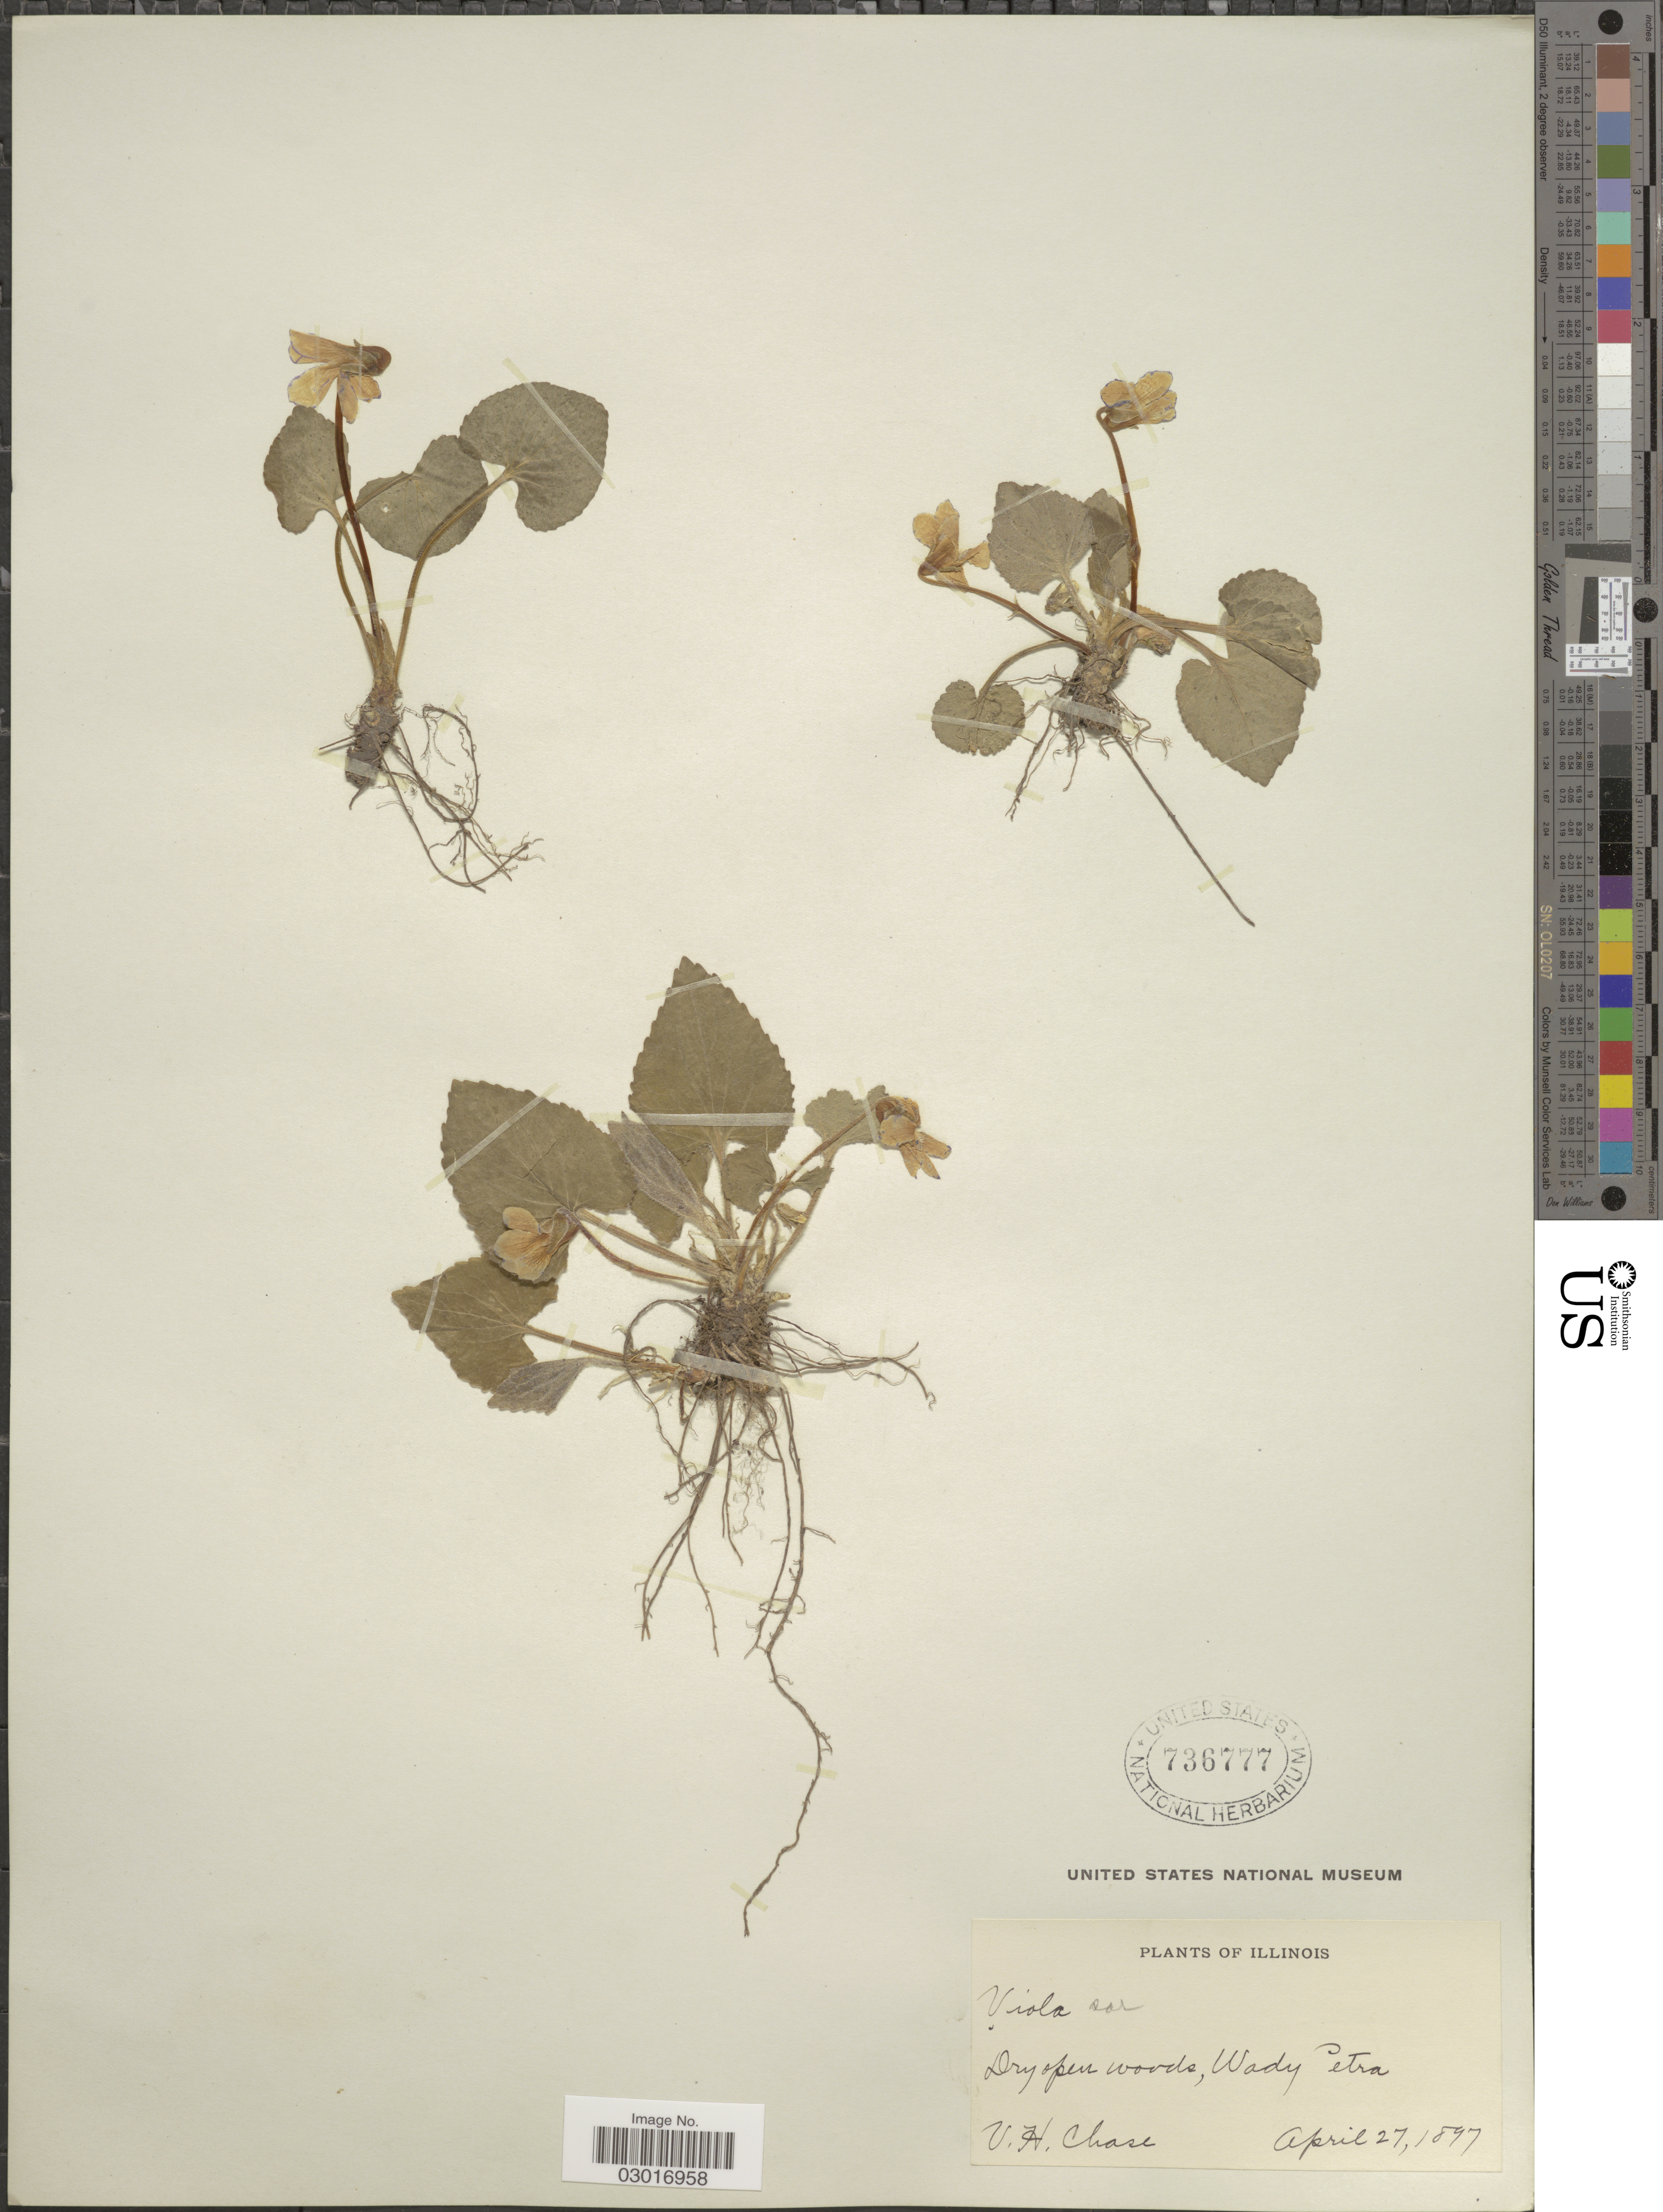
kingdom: Plantae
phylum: Tracheophyta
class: Magnoliopsida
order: Malpighiales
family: Violaceae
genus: Viola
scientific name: Viola sororia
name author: Willd.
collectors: V. H. Chase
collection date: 1897-04-27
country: United States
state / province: Illinois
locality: Dry open woods, Wady Petra.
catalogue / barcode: US 736777